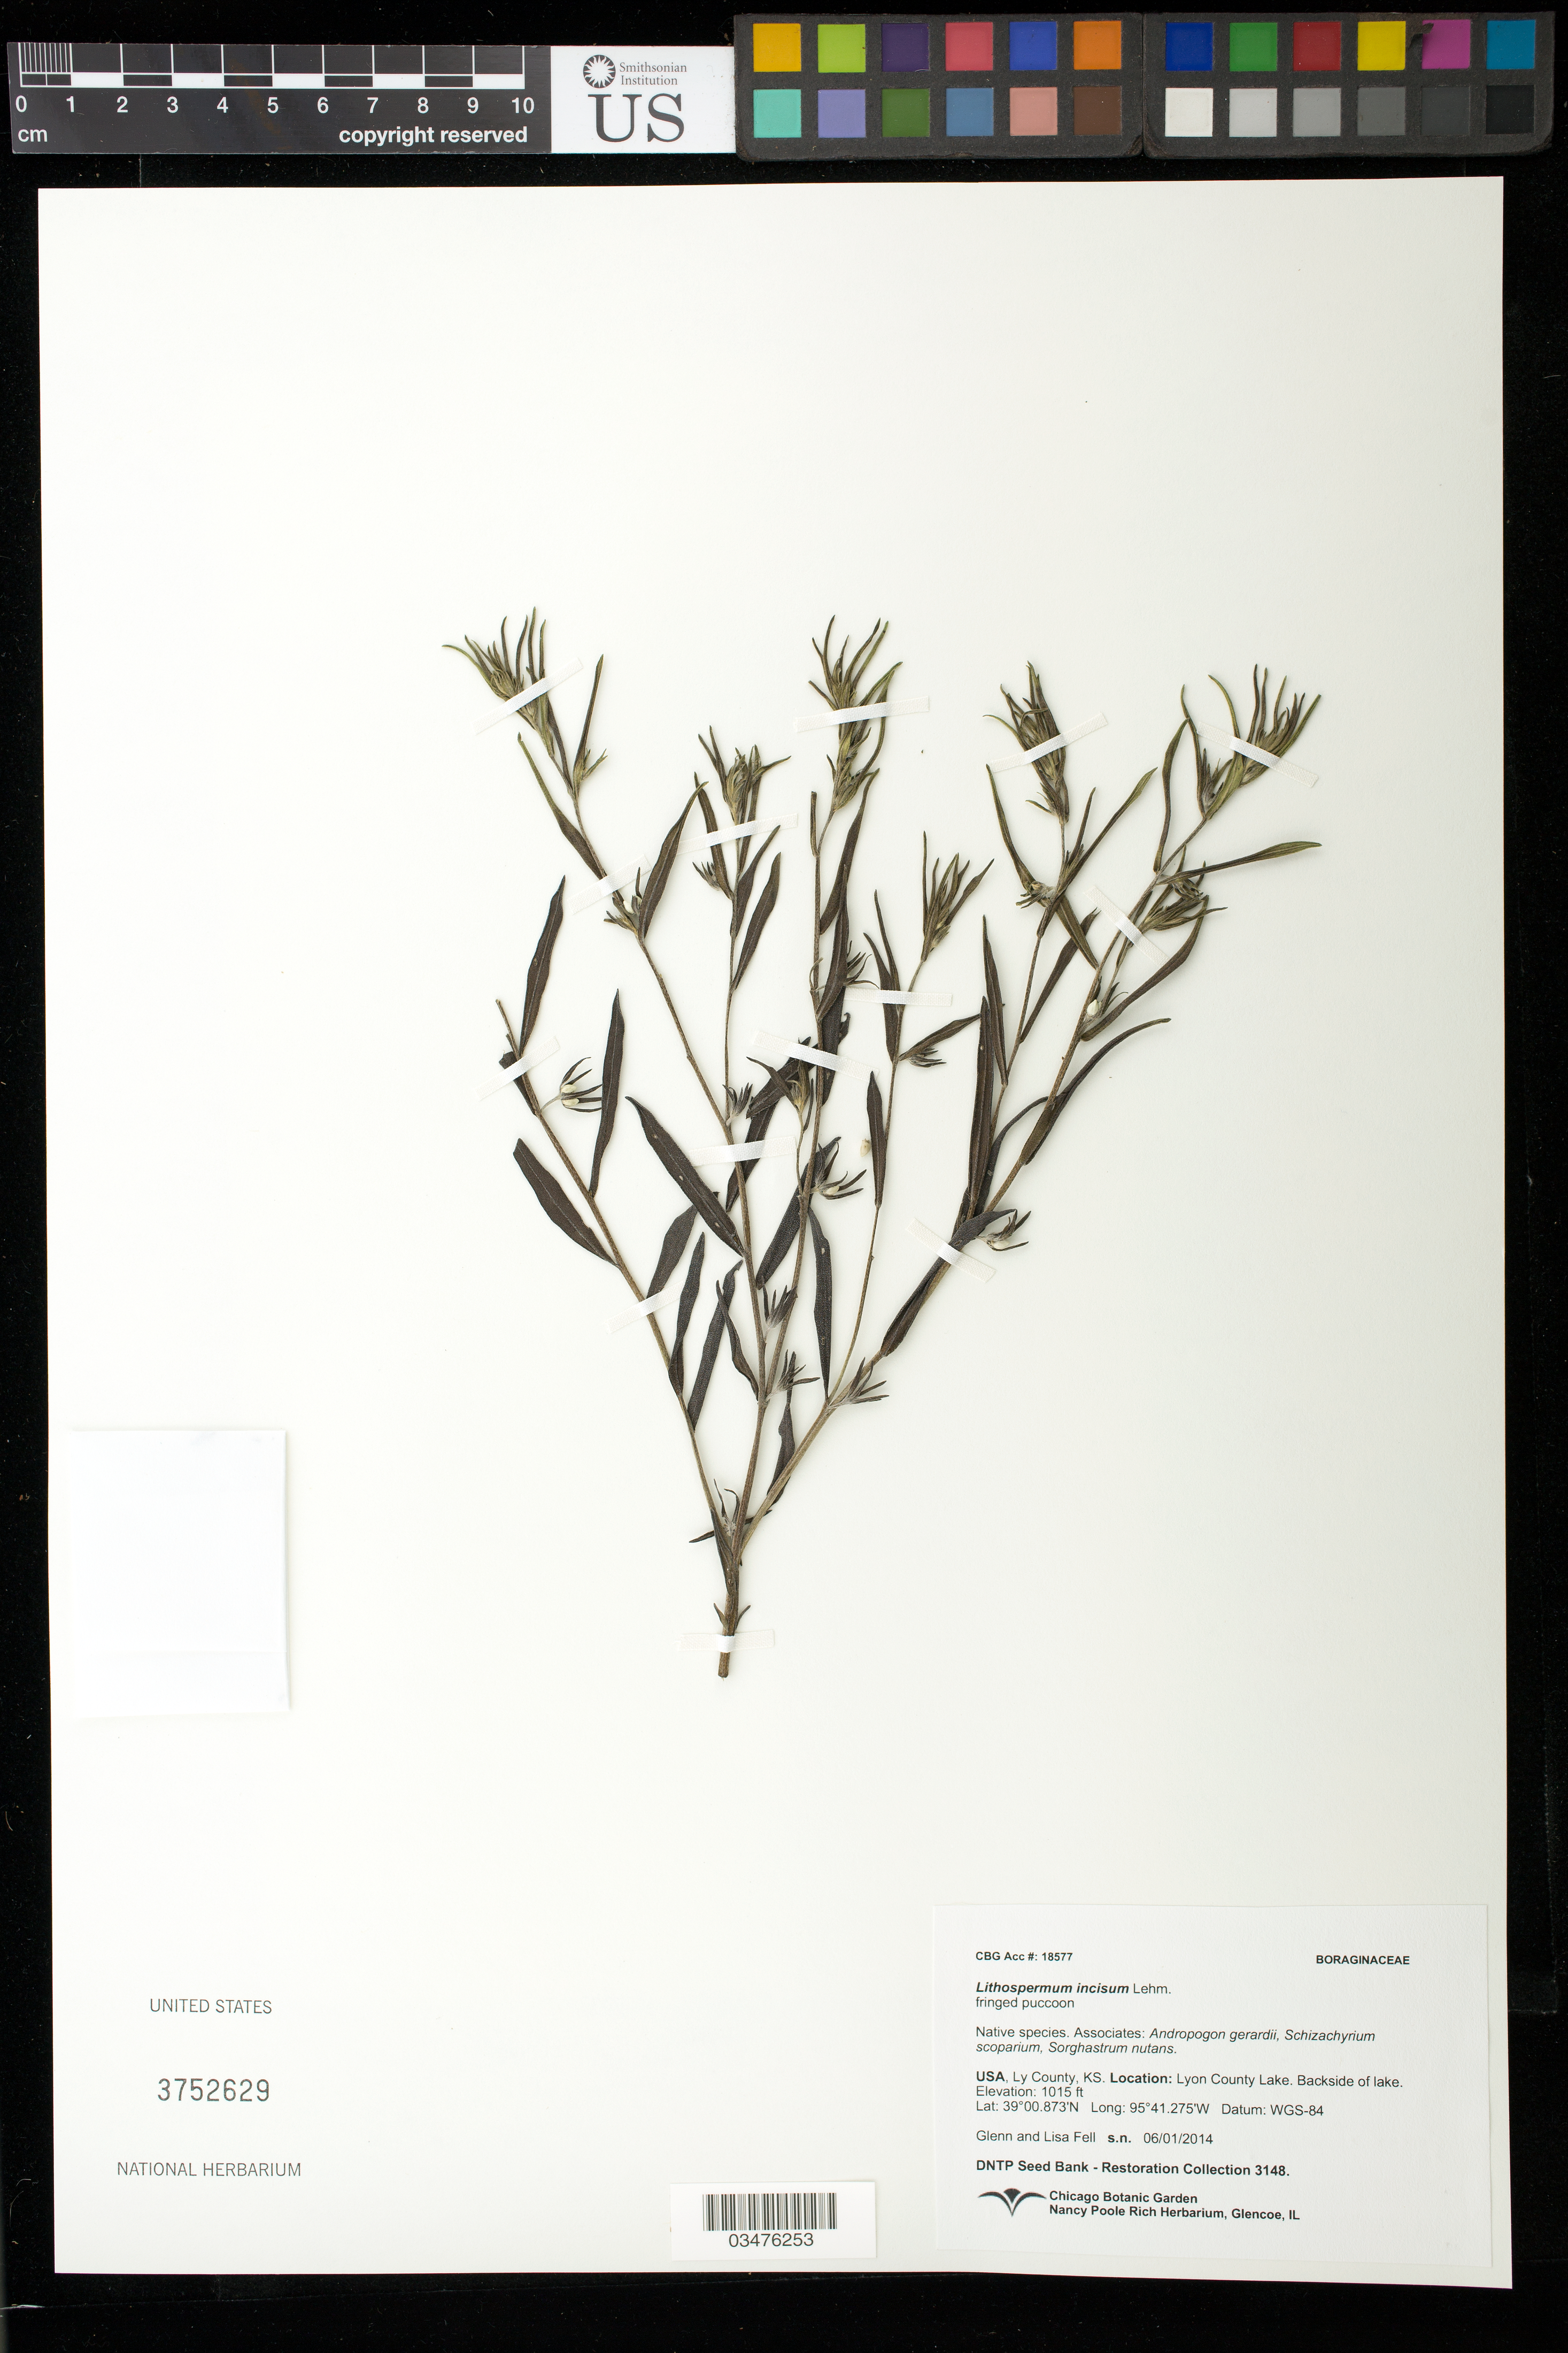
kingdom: Plantae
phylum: Tracheophyta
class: Magnoliopsida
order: Boraginales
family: Boraginaceae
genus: Lithospermum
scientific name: Lithospermum incisum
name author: Lehm.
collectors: G. Fell & L. Fell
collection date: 2014-06-01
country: United States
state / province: Kansas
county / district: Lyon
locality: Lyon County Lake, backside of lake.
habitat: With Andropogon gerardii, Schizachyrium scoparium, Sorghastrum nutans.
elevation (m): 309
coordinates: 39 00.873 N, 95 41.275 W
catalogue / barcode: US 3752629